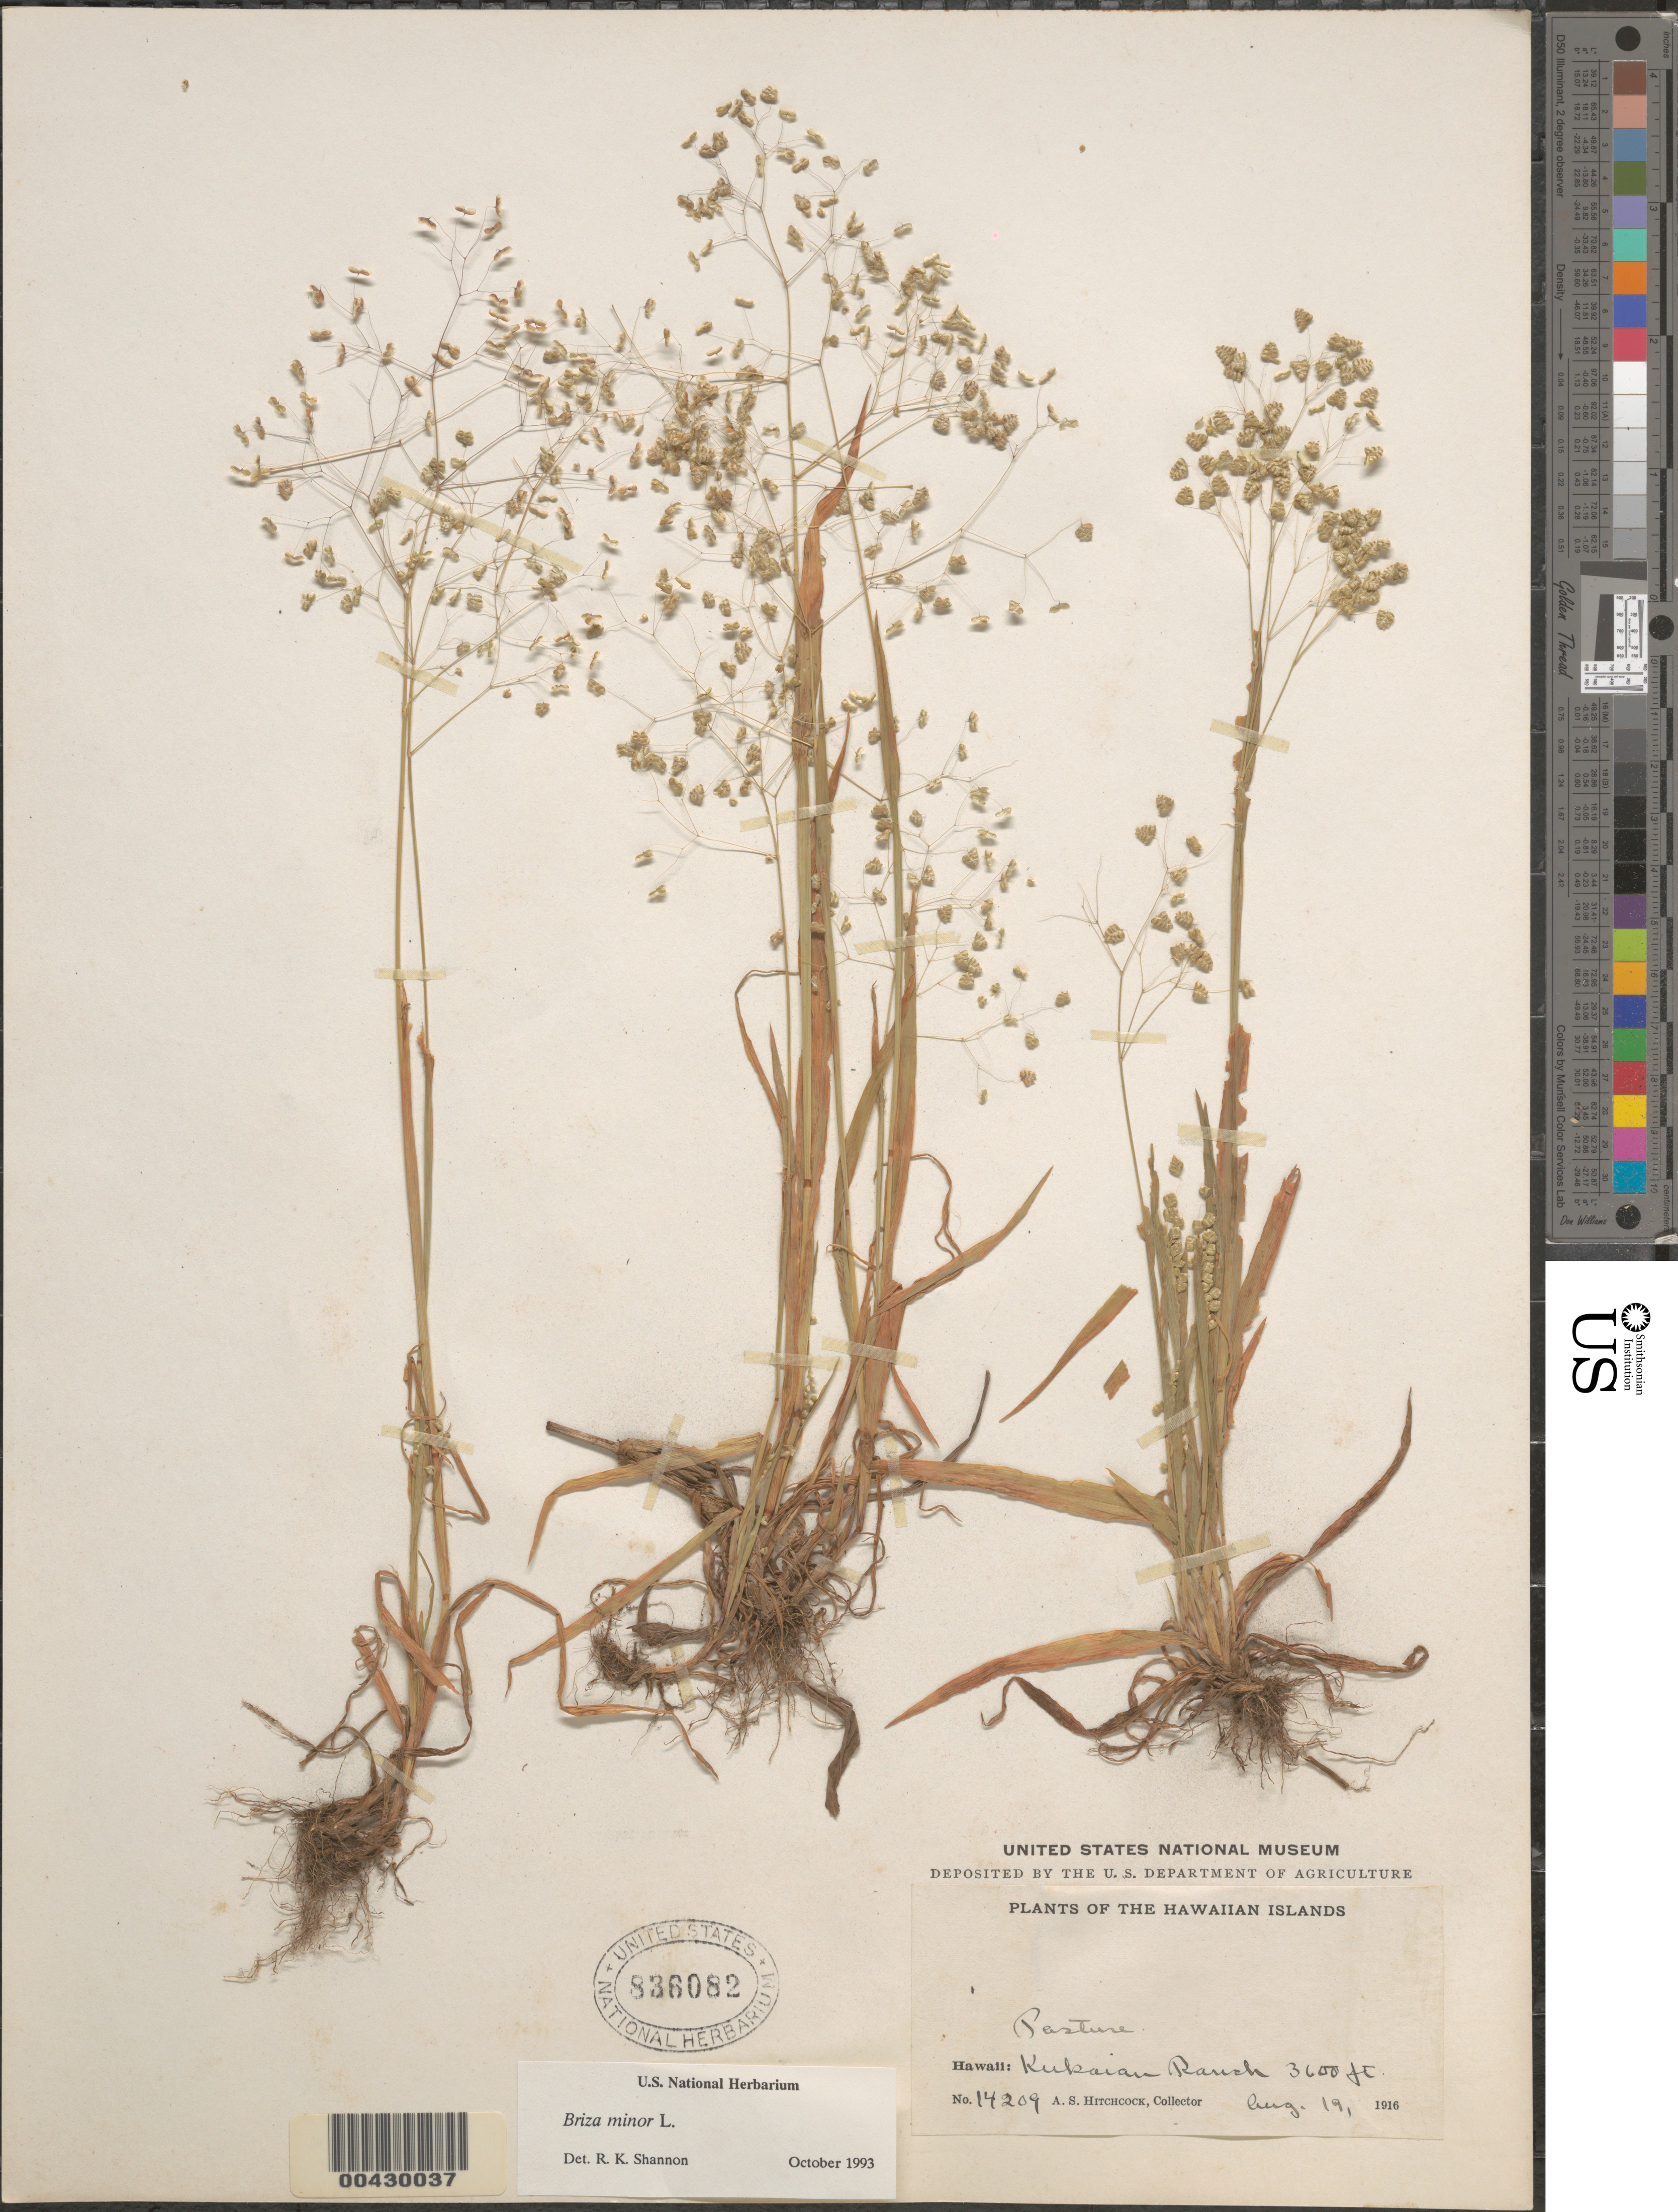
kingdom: Plantae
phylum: Tracheophyta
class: Liliopsida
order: Poales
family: Poaceae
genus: Briza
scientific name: Briza minor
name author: L.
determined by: Shannon, R. K., (UNITED STATES)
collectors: A. S. Hitchcock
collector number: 14209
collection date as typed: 19 Aug 1916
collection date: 1916-08-19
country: United States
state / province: Hawaii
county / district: Hawaii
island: Hawaii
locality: Kukaiau Ranch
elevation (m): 1097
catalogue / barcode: US 836082